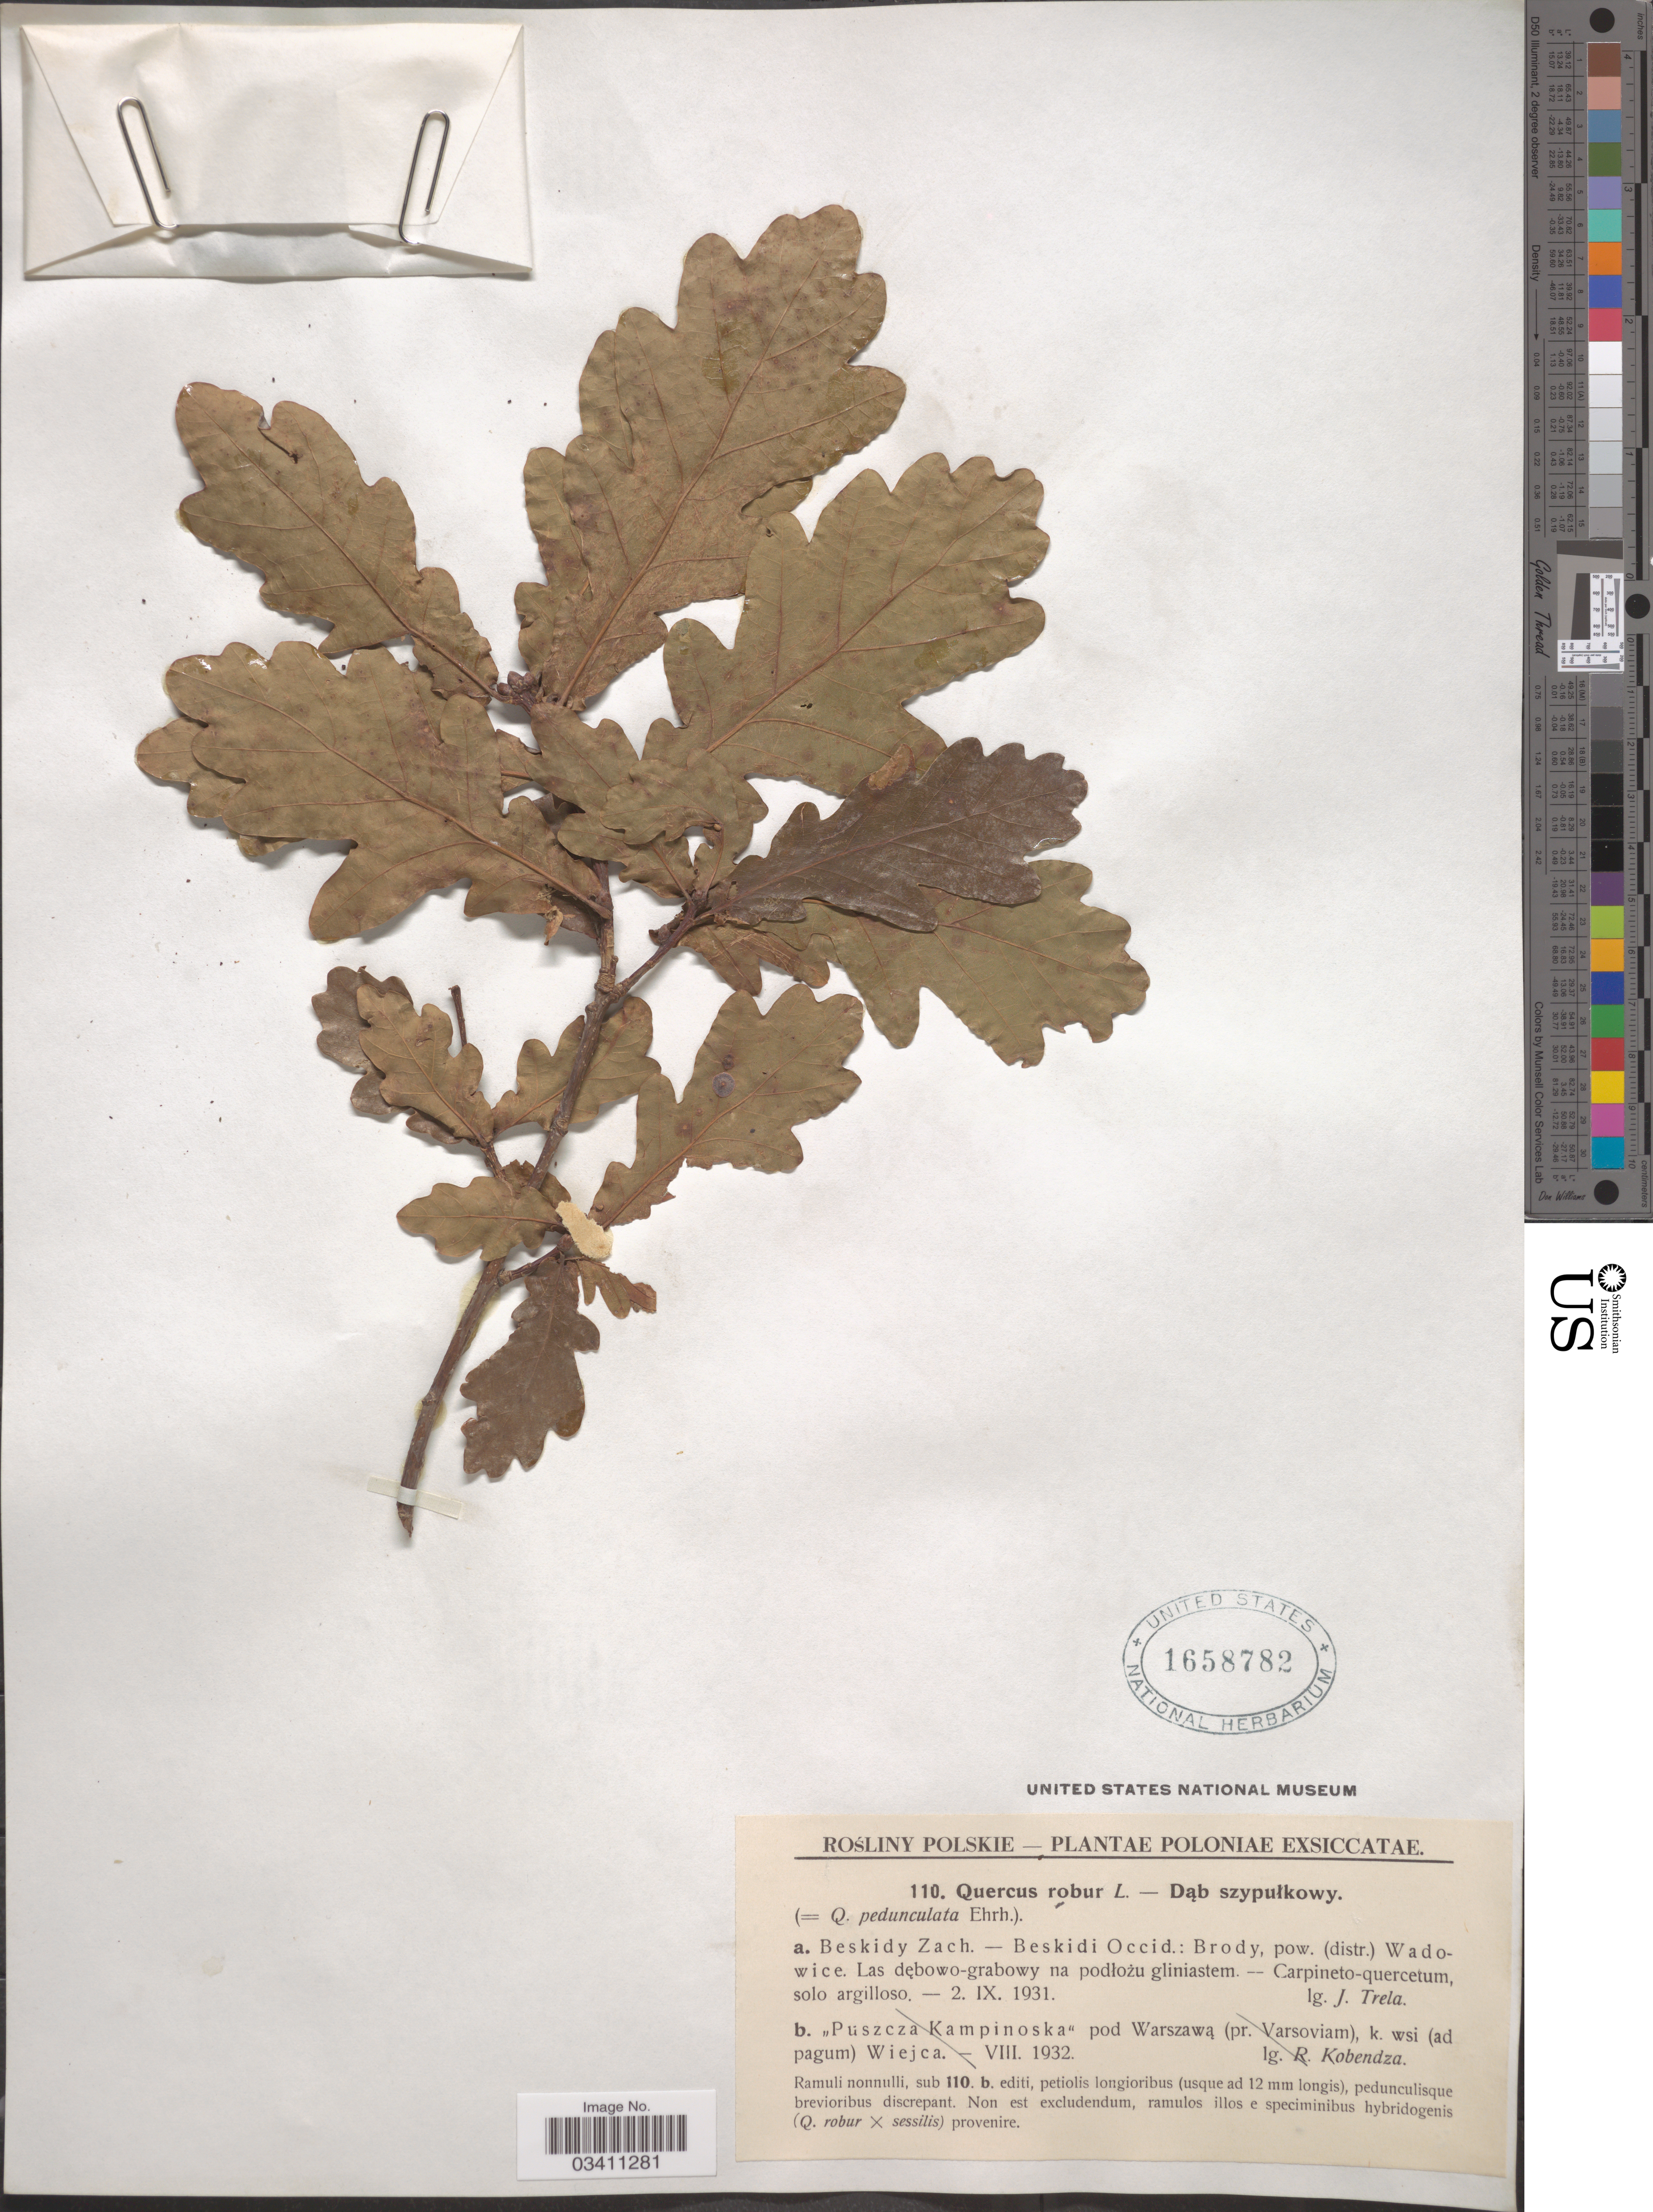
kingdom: Plantae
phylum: Tracheophyta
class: Magnoliopsida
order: Fagales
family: Fagaceae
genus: Quercus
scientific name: Quercus robur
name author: L.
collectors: J. Trela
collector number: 110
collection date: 1931-09-02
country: Poland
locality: Poloniae. Beskidy Zach. - Beskidi Occid.: Brody, pow. (distr.) Wadowice.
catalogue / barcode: US 1658782